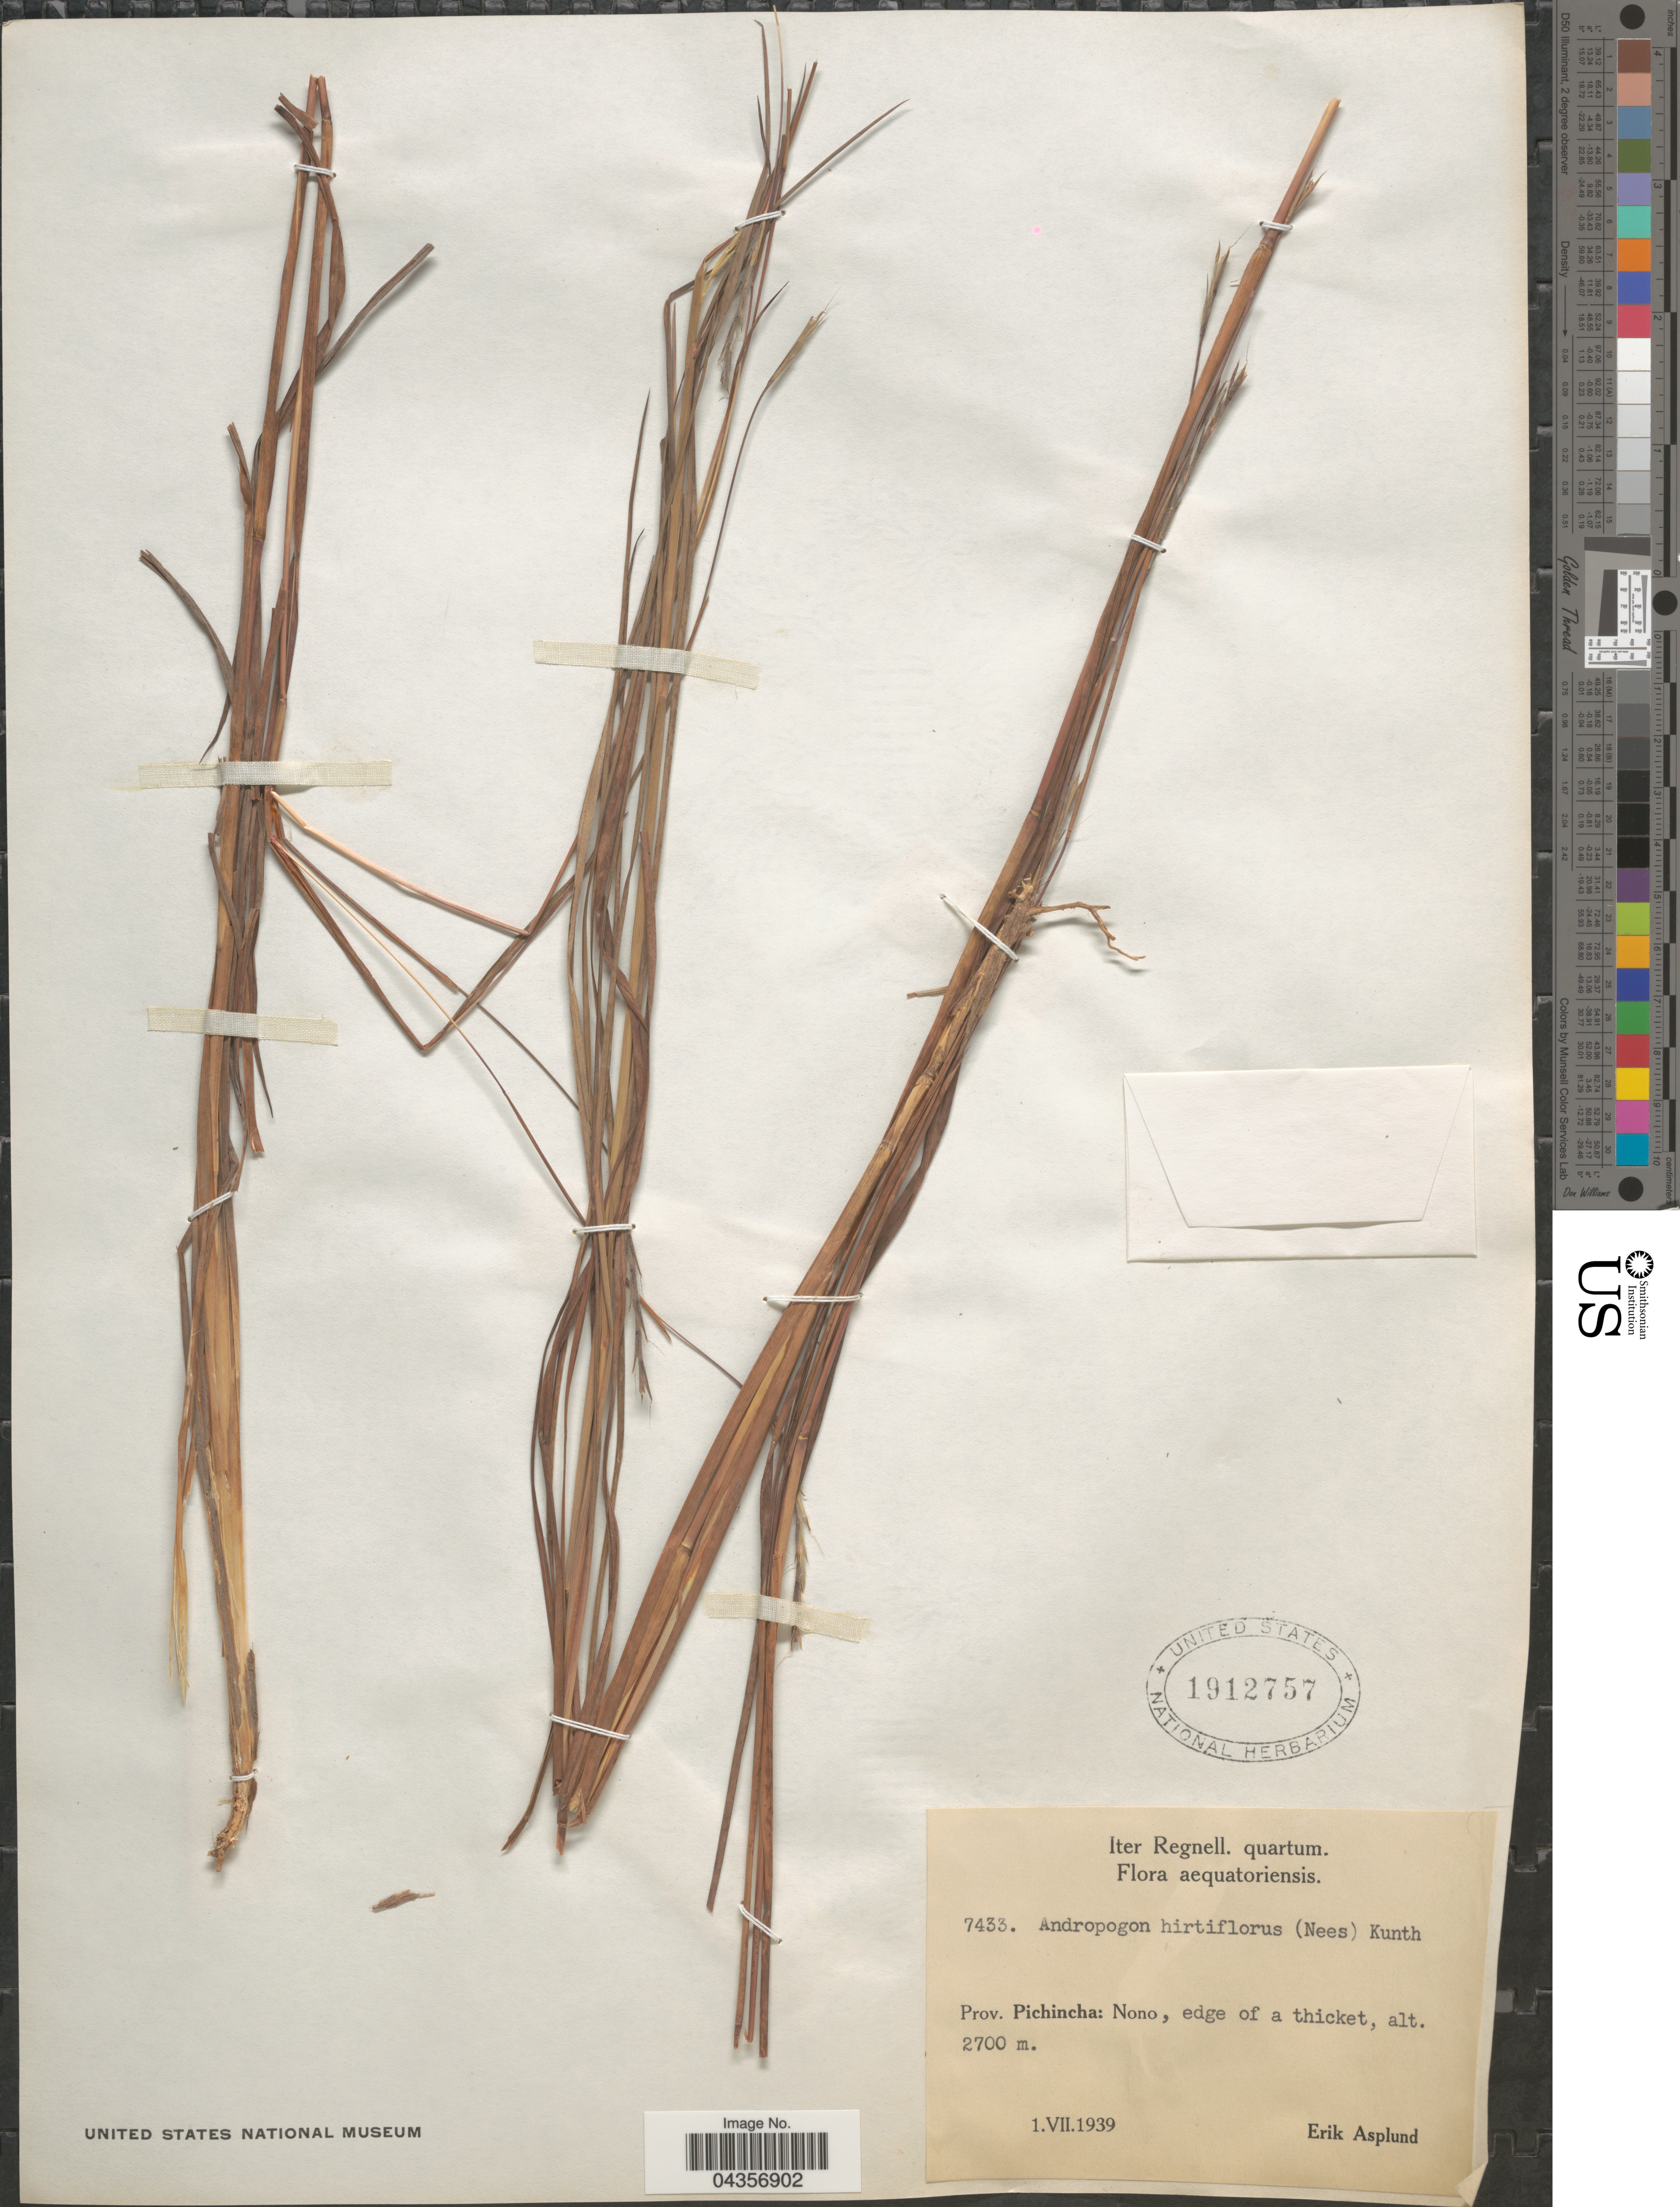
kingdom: Plantae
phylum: Tracheophyta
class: Liliopsida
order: Poales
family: Poaceae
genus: Schizachyrium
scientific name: Schizachyrium sanguineum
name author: (Retz.) Alston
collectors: E. Asplund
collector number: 7433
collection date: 1939-07-01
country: Ecuador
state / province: Pichincha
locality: Iter Regnell. quartum. Nono.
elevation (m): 2700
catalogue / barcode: US 1912757